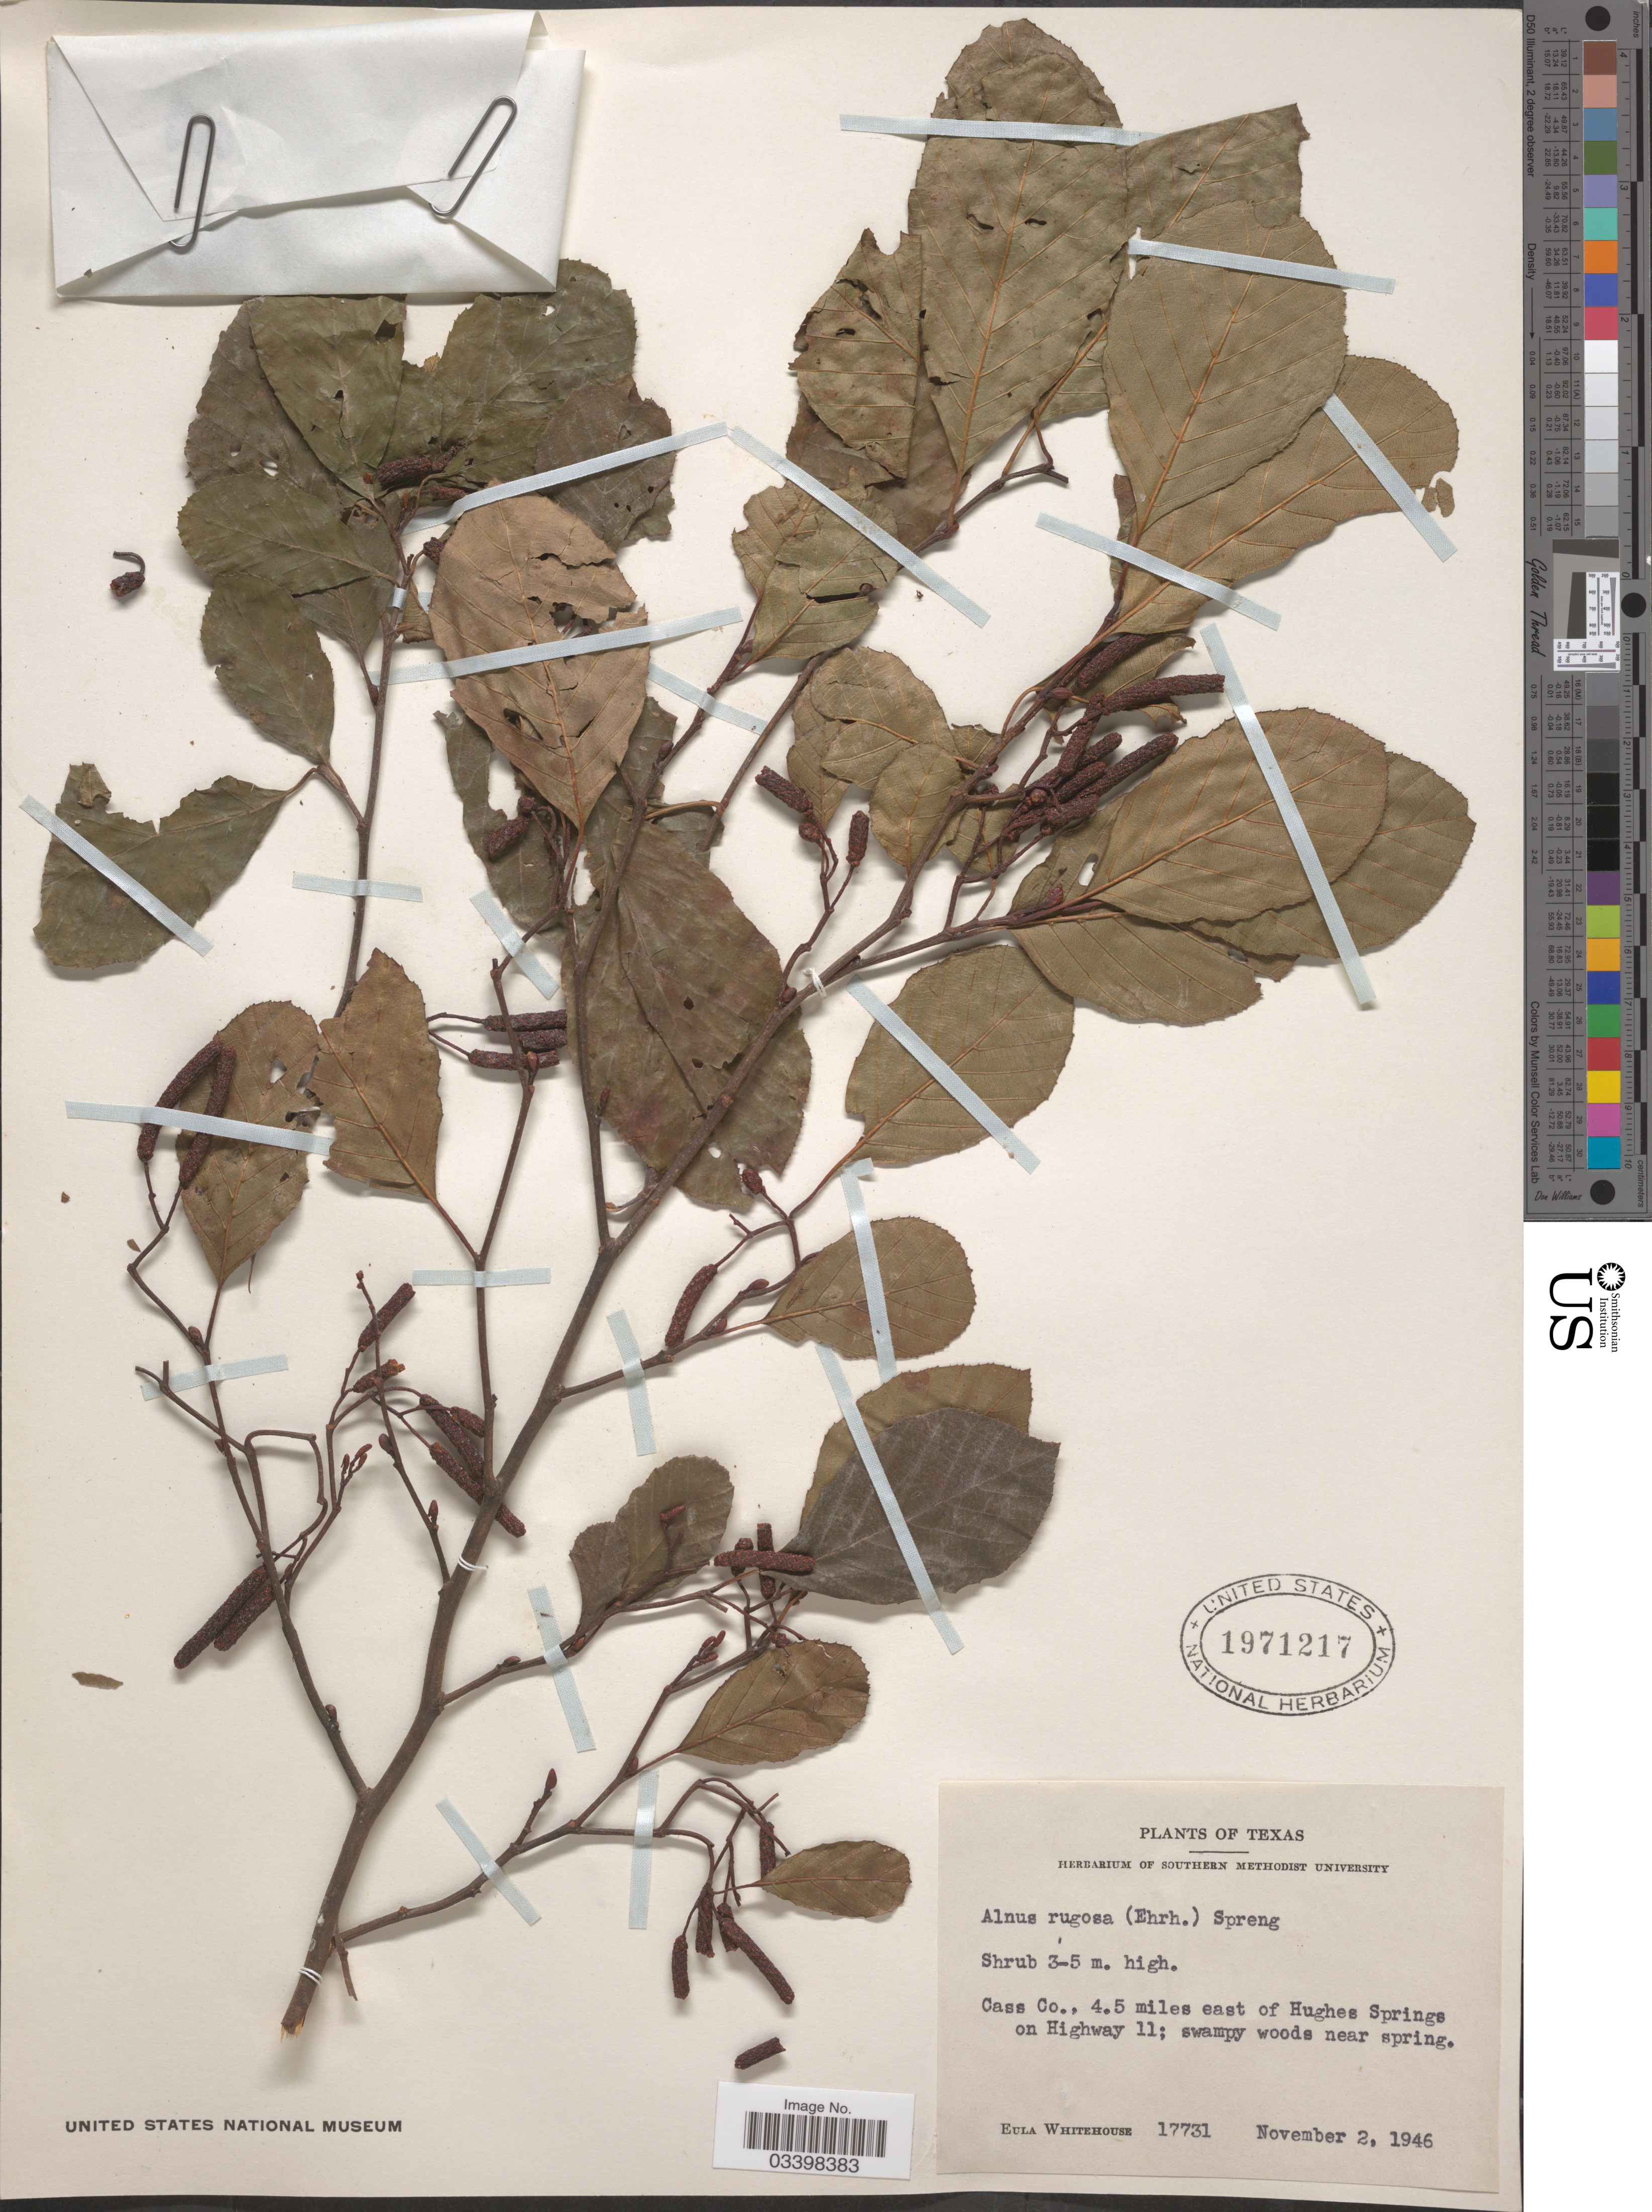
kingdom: Plantae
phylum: Tracheophyta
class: Magnoliopsida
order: Fagales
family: Betulaceae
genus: Alnus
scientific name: Alnus serrulata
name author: (Aiton) Willd.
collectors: E. Whitehouse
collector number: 17731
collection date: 1946-11-02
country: United States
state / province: Texas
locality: Cass Co., 4.5 miles east of Hughes Springs on Highway 11.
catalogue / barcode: US 1971217